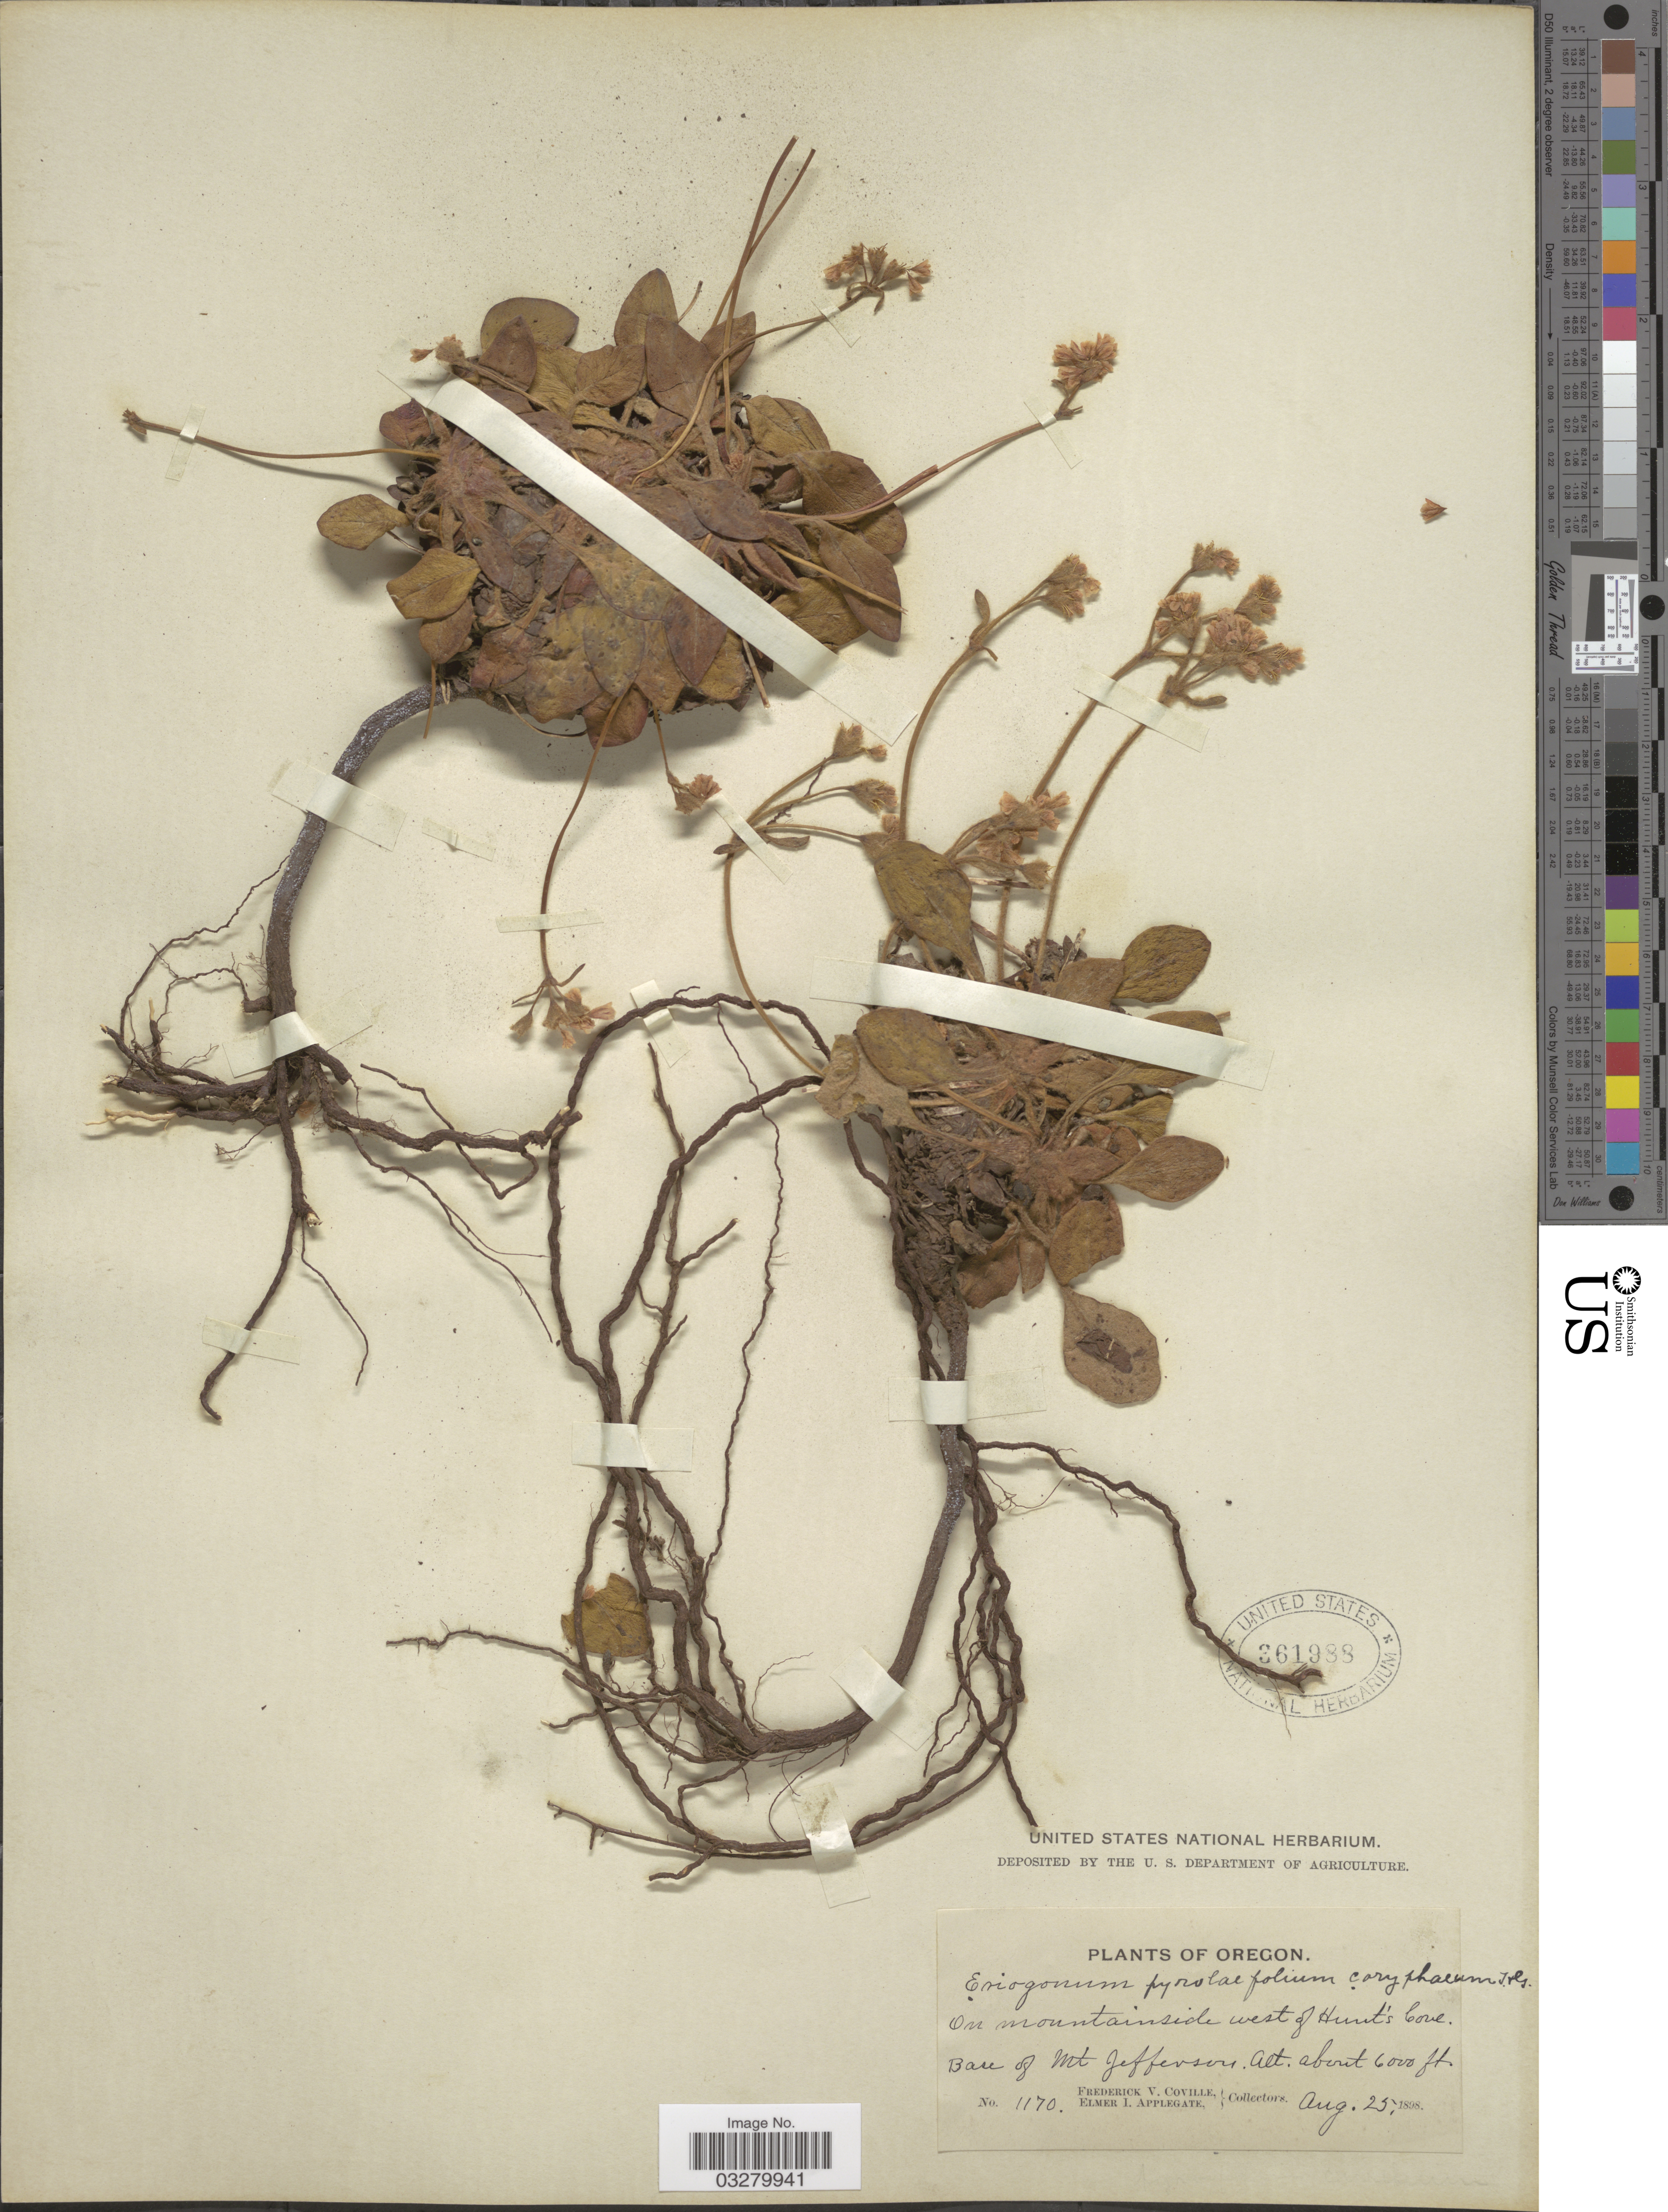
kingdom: Plantae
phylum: Tracheophyta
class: Magnoliopsida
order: Caryophyllales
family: Polygonaceae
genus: Eriogonum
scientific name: Eriogonum pyrolifolium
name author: Hook.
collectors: F. V. Coville & E. I. Applegate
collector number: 1170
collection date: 1898-08-25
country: United States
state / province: Oregon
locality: On mountainside west of Hunt's Cove. Base of Mt Jefferson.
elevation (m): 1829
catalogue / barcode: US 361988